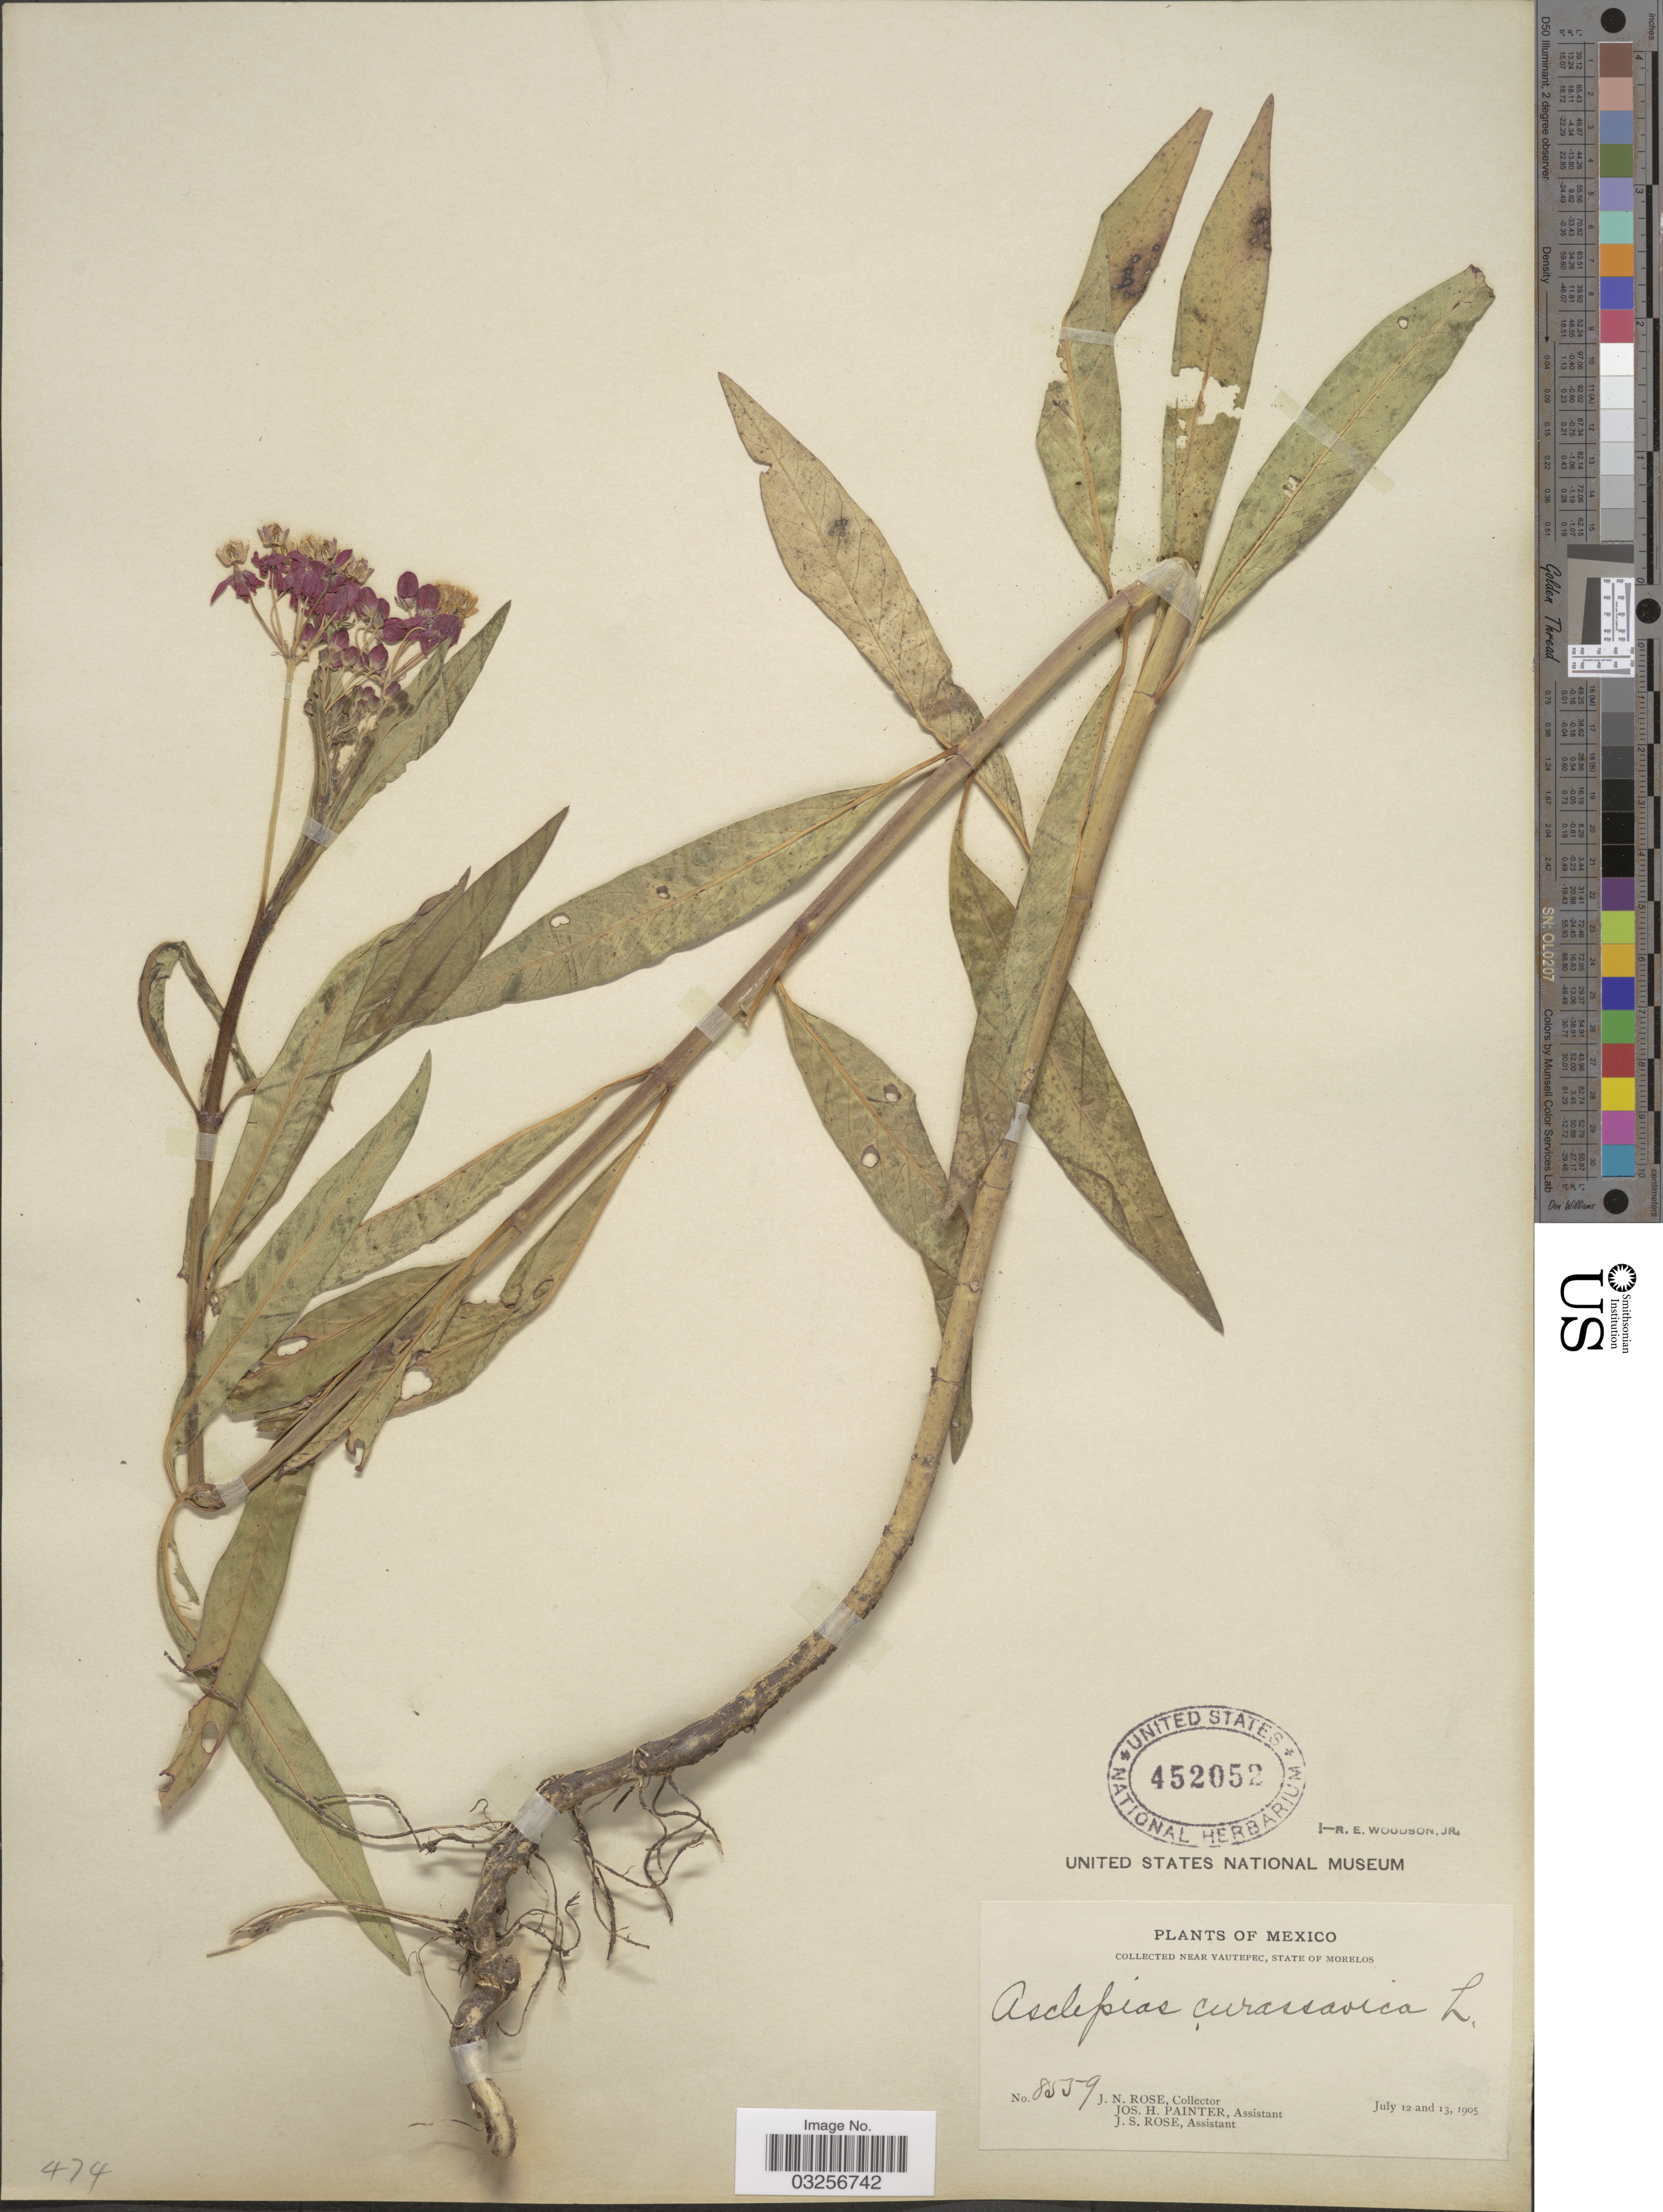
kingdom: Plantae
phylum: Tracheophyta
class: Magnoliopsida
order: Gentianales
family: Apocynaceae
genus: Asclepias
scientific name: Asclepias curassavica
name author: L.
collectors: J. N. Rose, J. H. Painter & J. S. Rose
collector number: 8559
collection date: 1905-07-12/1905-07-13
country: Mexico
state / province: Morelos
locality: Near Yautepec.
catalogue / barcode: US 452052